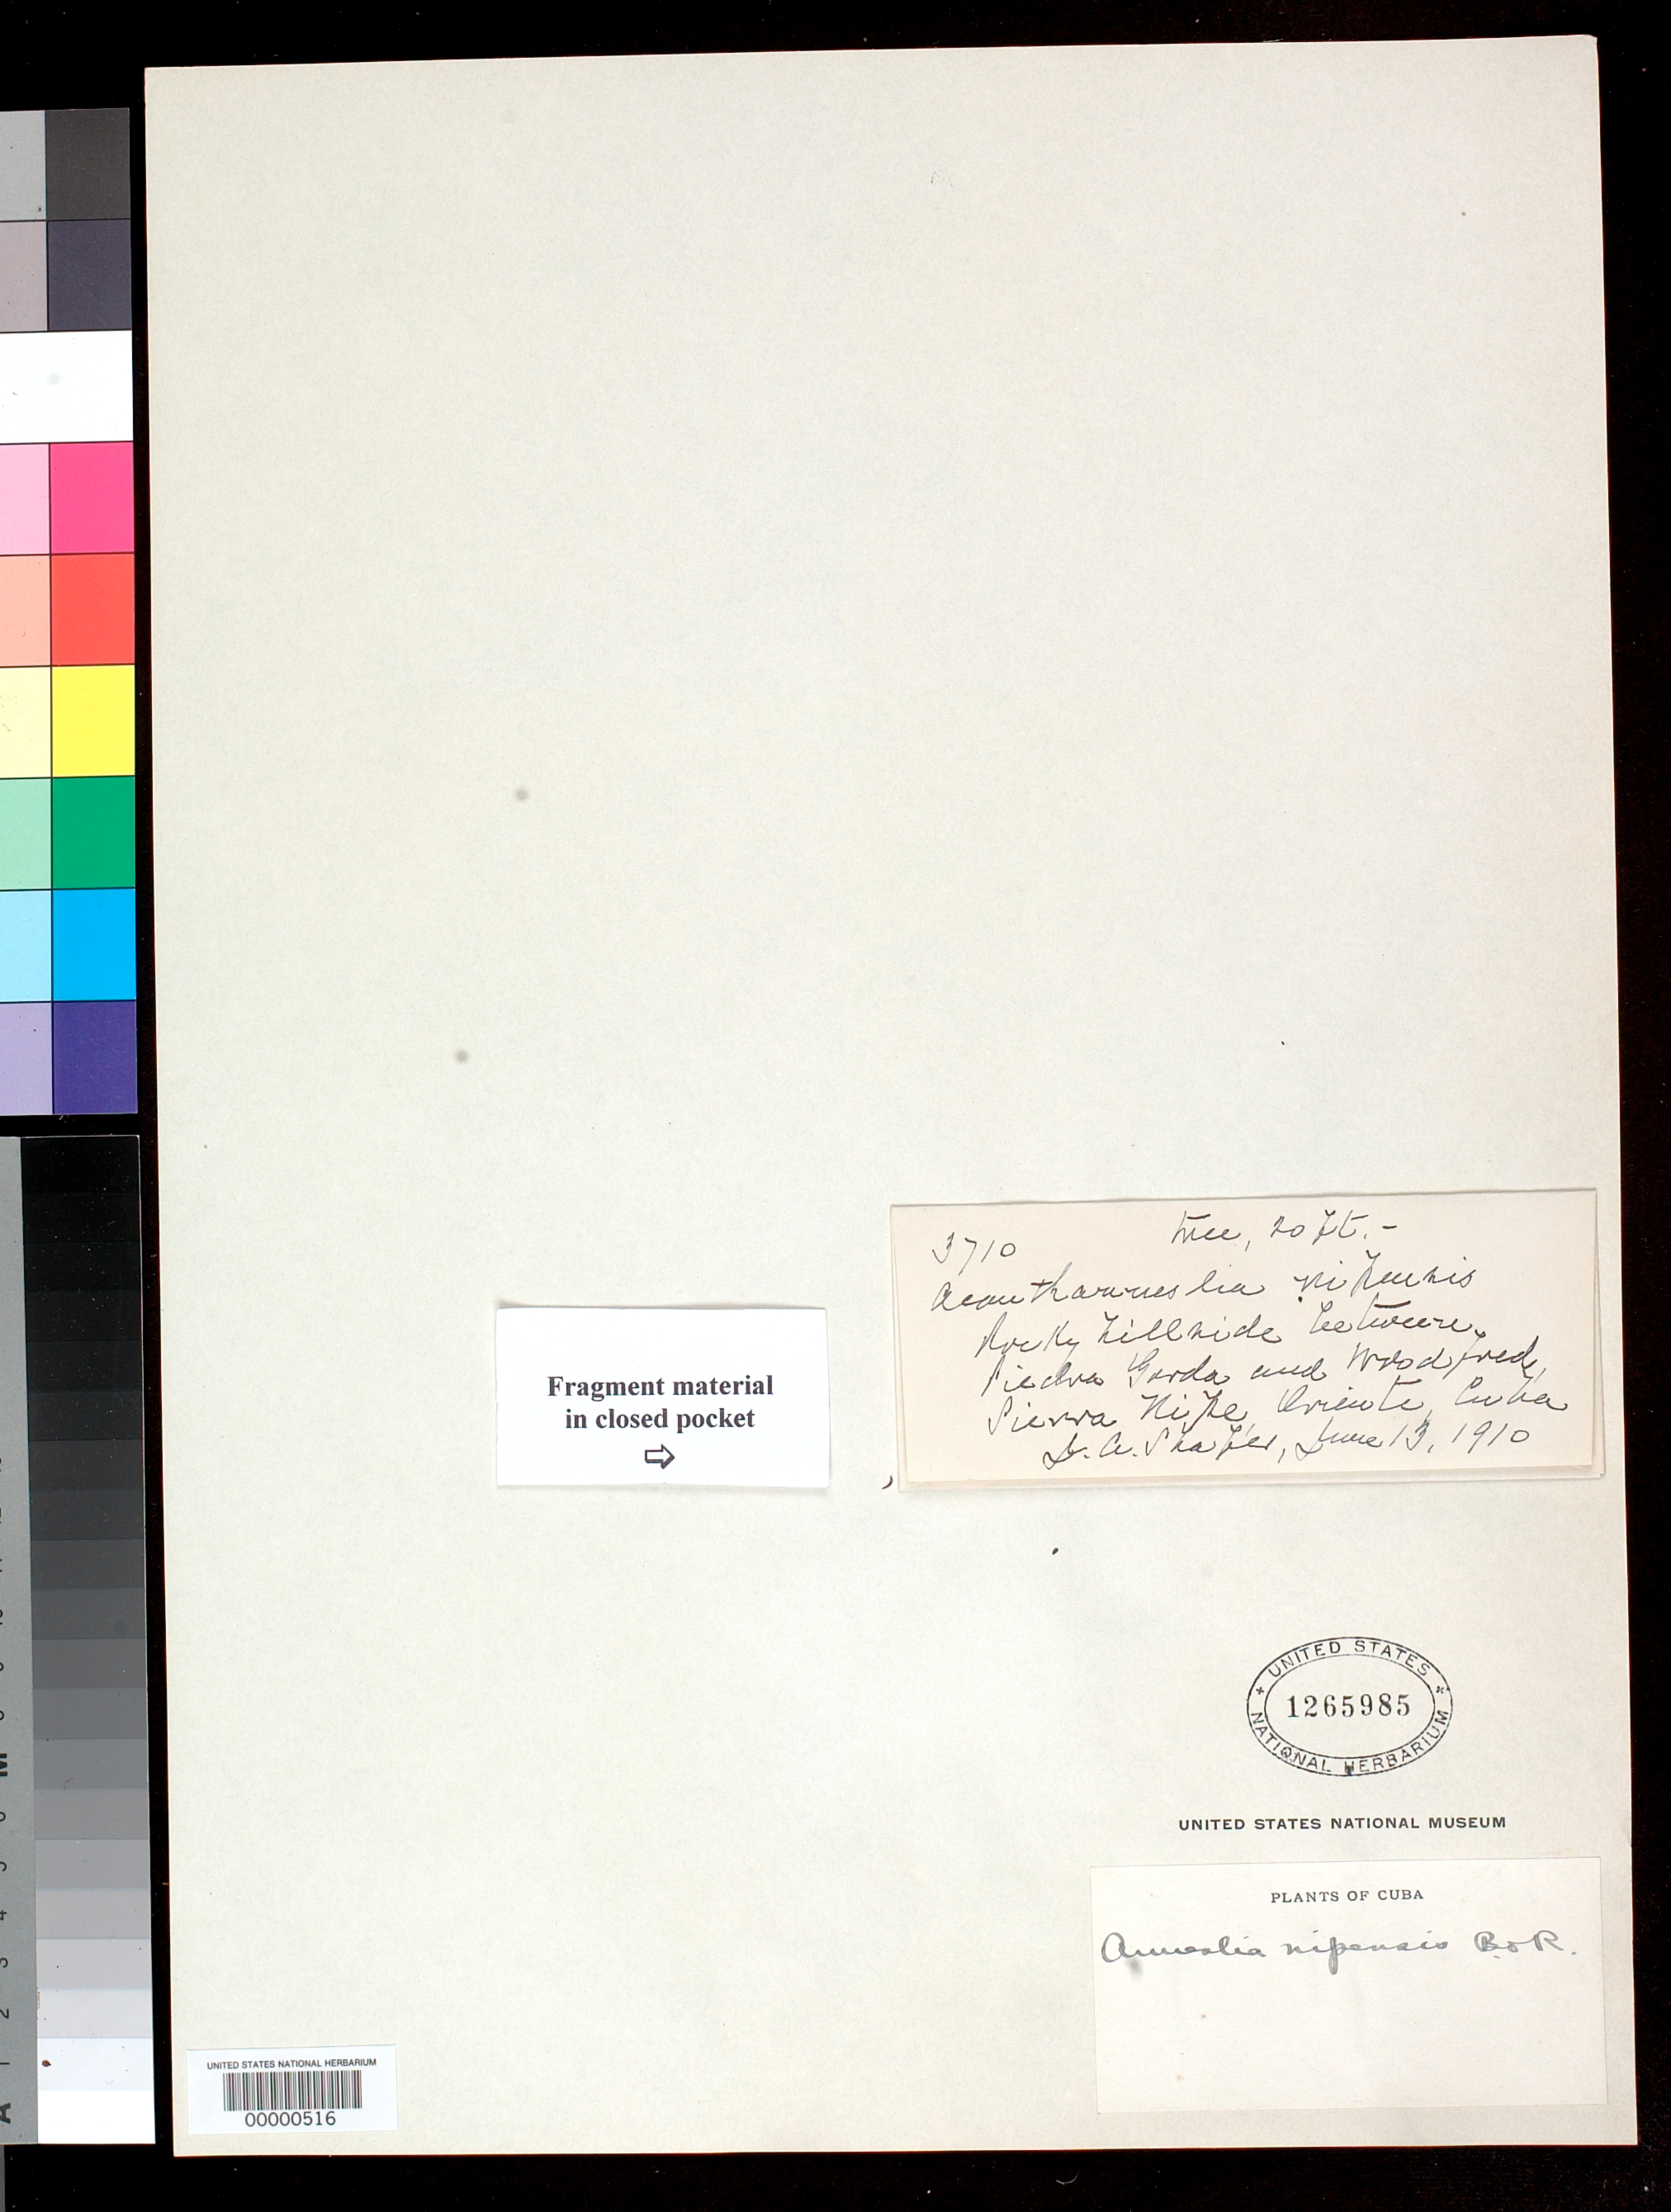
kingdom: Plantae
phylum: Tracheophyta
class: Magnoliopsida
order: Fabales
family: Fabaceae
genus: Anneslia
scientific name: Anneslia nipensis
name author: Britton & Rose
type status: Type Fragment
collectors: J. A. Shafer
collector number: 3710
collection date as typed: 13 Jan 1910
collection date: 1910-01-13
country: Cuba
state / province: Oriente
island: Greater Antilles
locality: Between Piedra Gorda and Woodfred.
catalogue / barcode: US 1265985